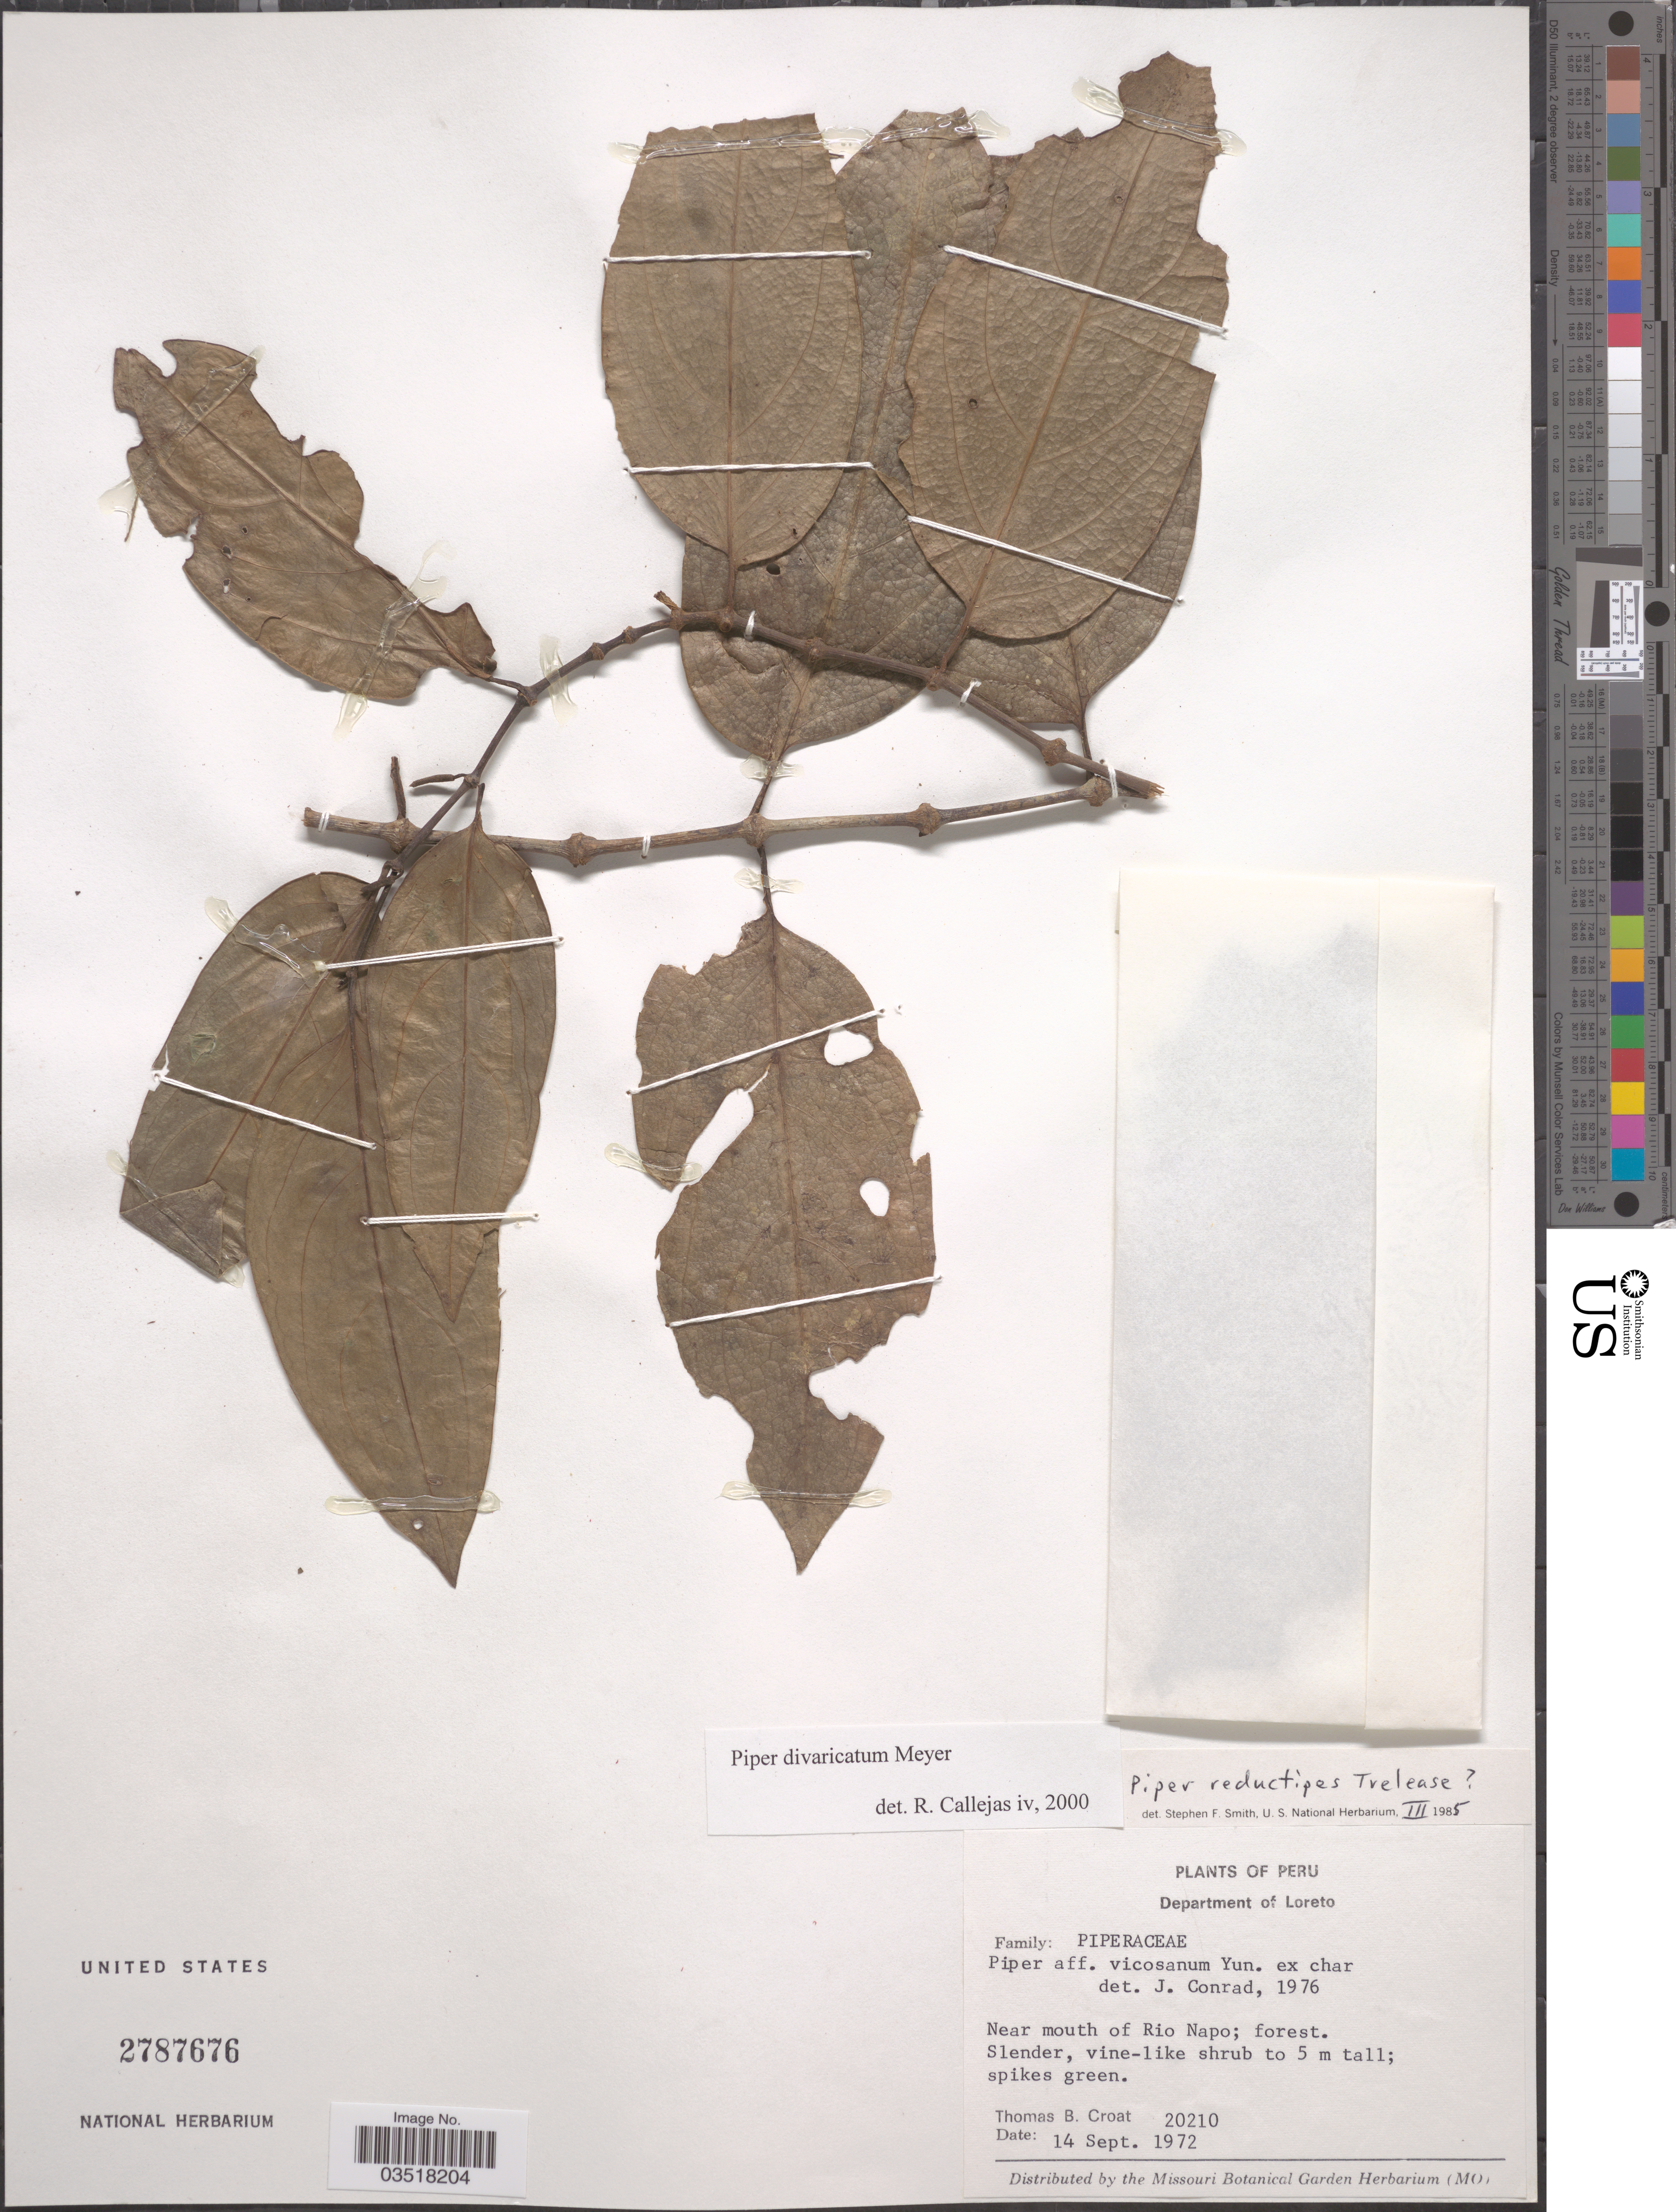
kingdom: Plantae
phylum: Tracheophyta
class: Magnoliopsida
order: Piperales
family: Piperaceae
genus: Piper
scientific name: Piper divaricatum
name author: G. Mey.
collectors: T. B. Croat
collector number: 20210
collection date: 1972-09-14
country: Peru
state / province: Loreto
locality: Department of Loreto. near mouth of Rio Napo.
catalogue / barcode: US 2787676